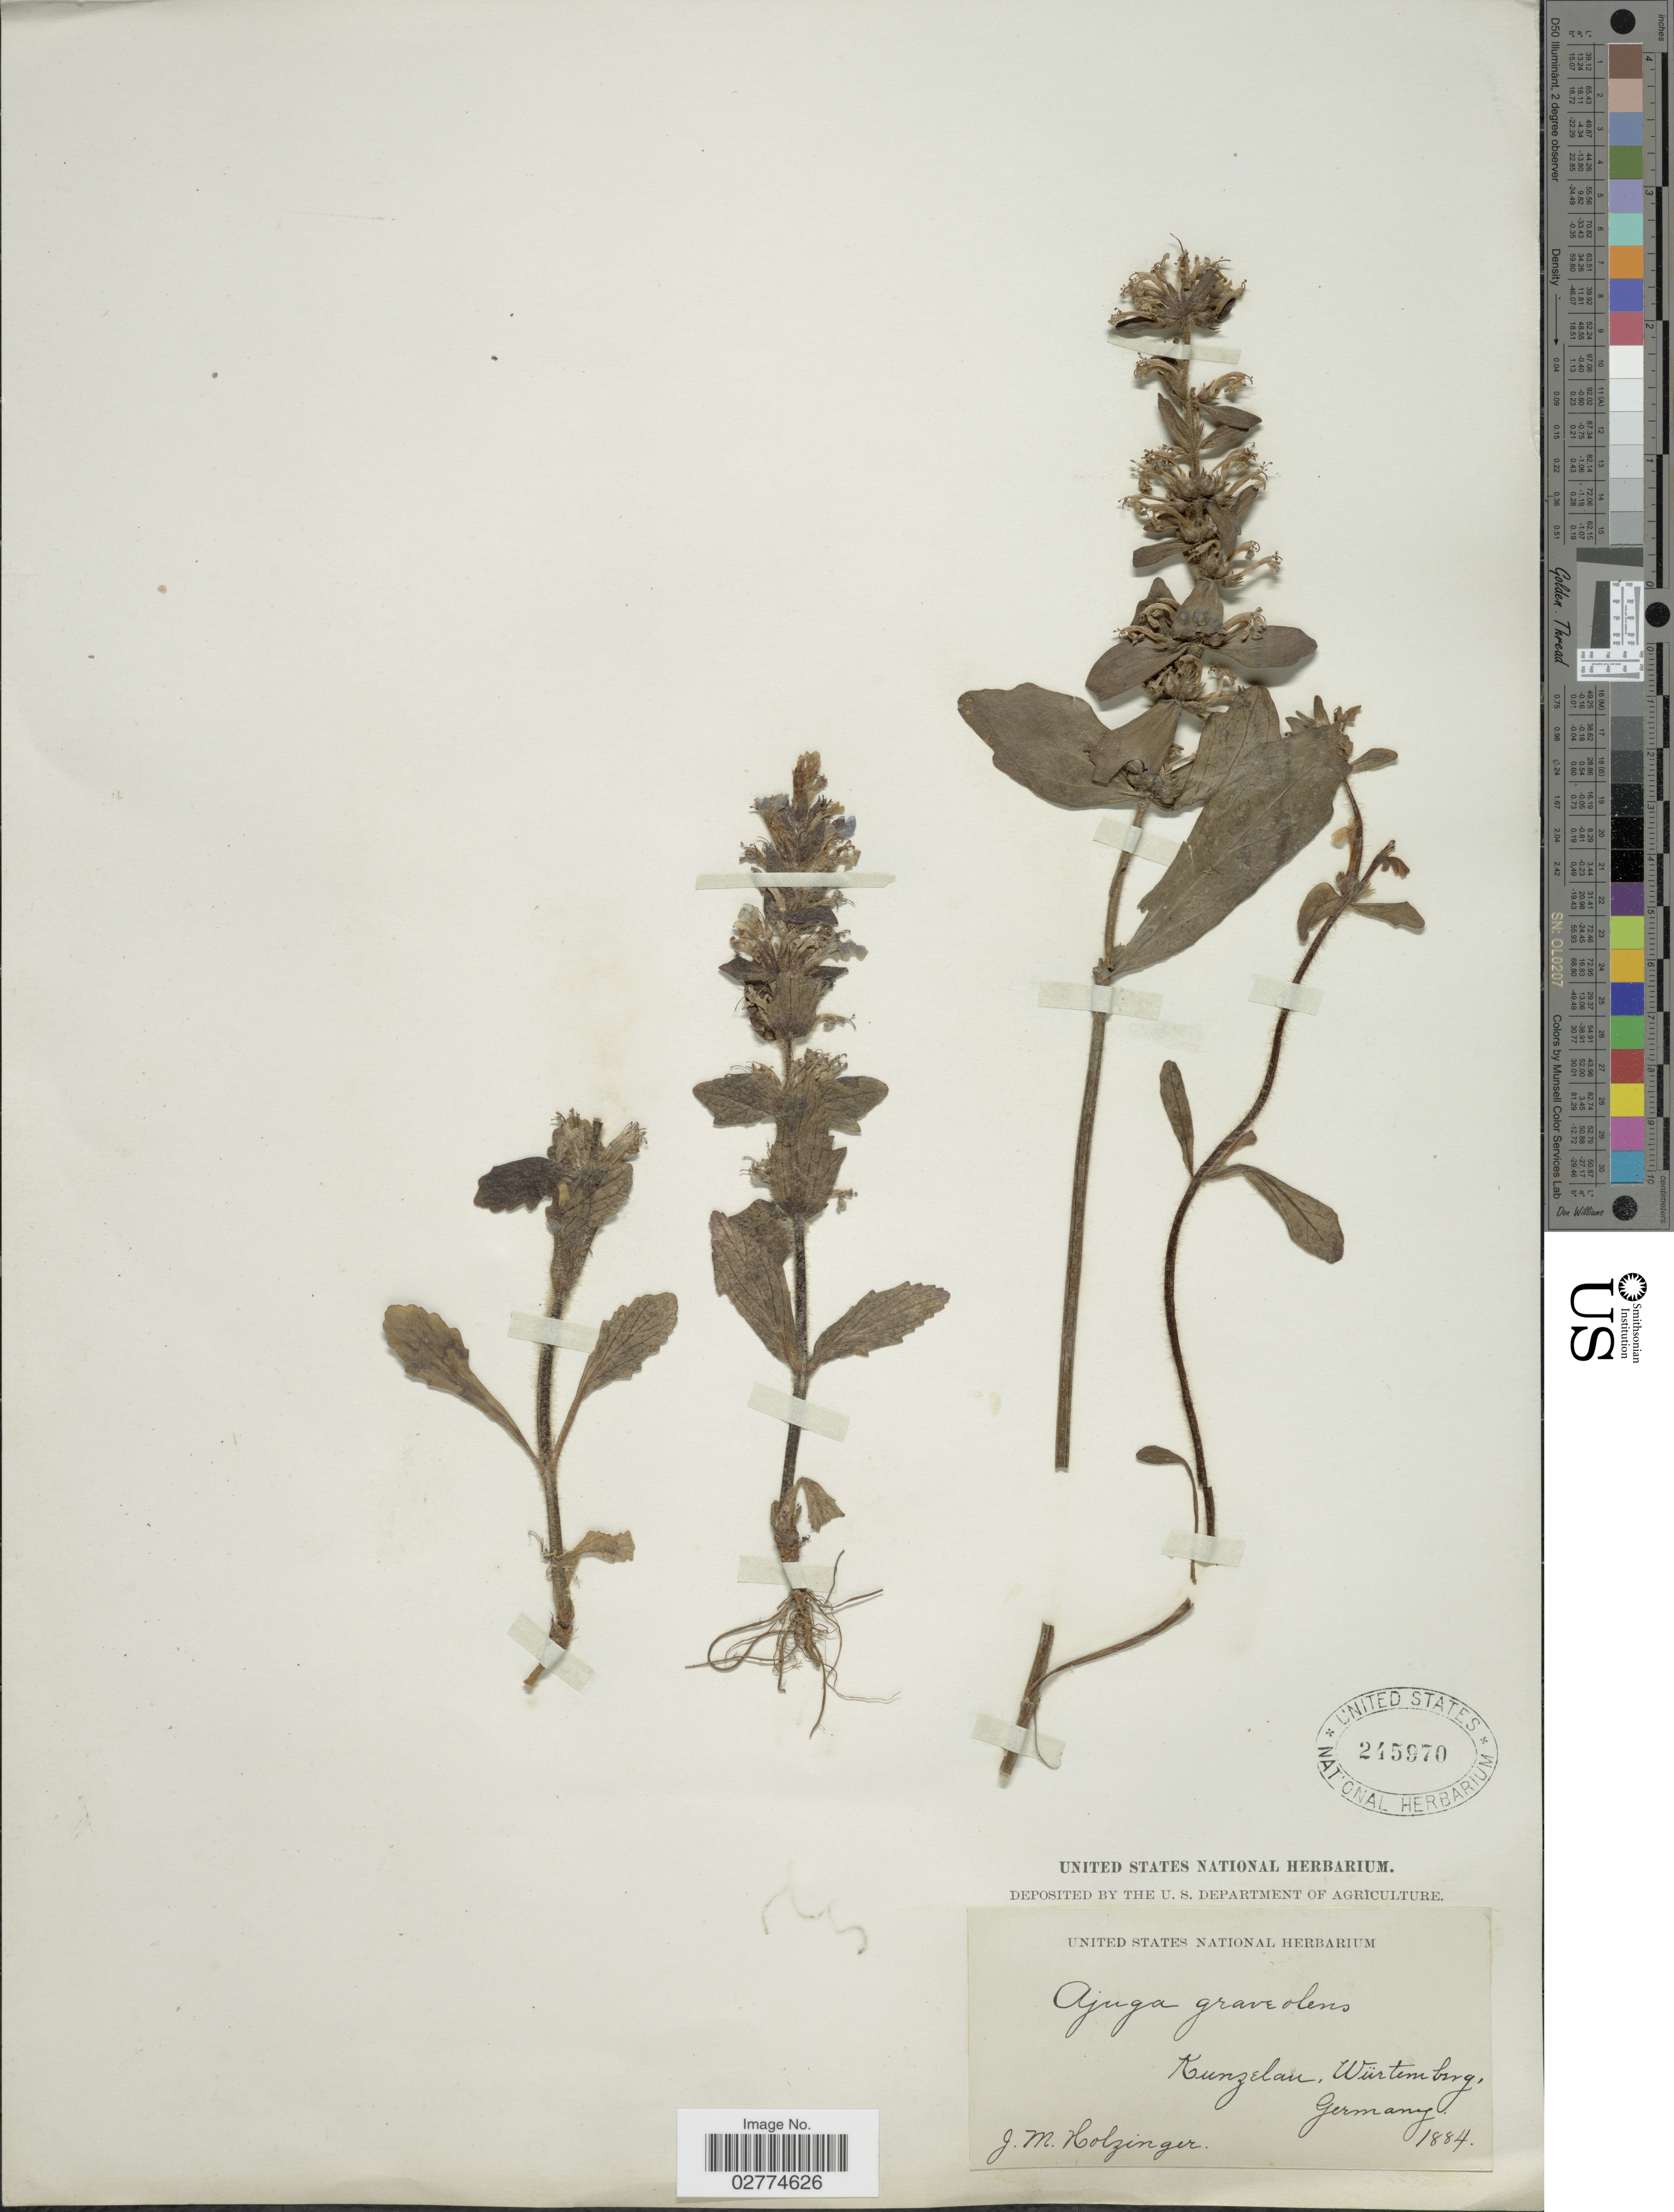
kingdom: Plantae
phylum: Tracheophyta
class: Magnoliopsida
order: Lamiales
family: Lamiaceae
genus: Ajuga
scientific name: Ajuga graveolens ined.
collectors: J. M. Holzinger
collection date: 1884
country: Germany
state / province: Baden-Württemberg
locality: Kunzelau, Würtemberg.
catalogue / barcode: US 245970